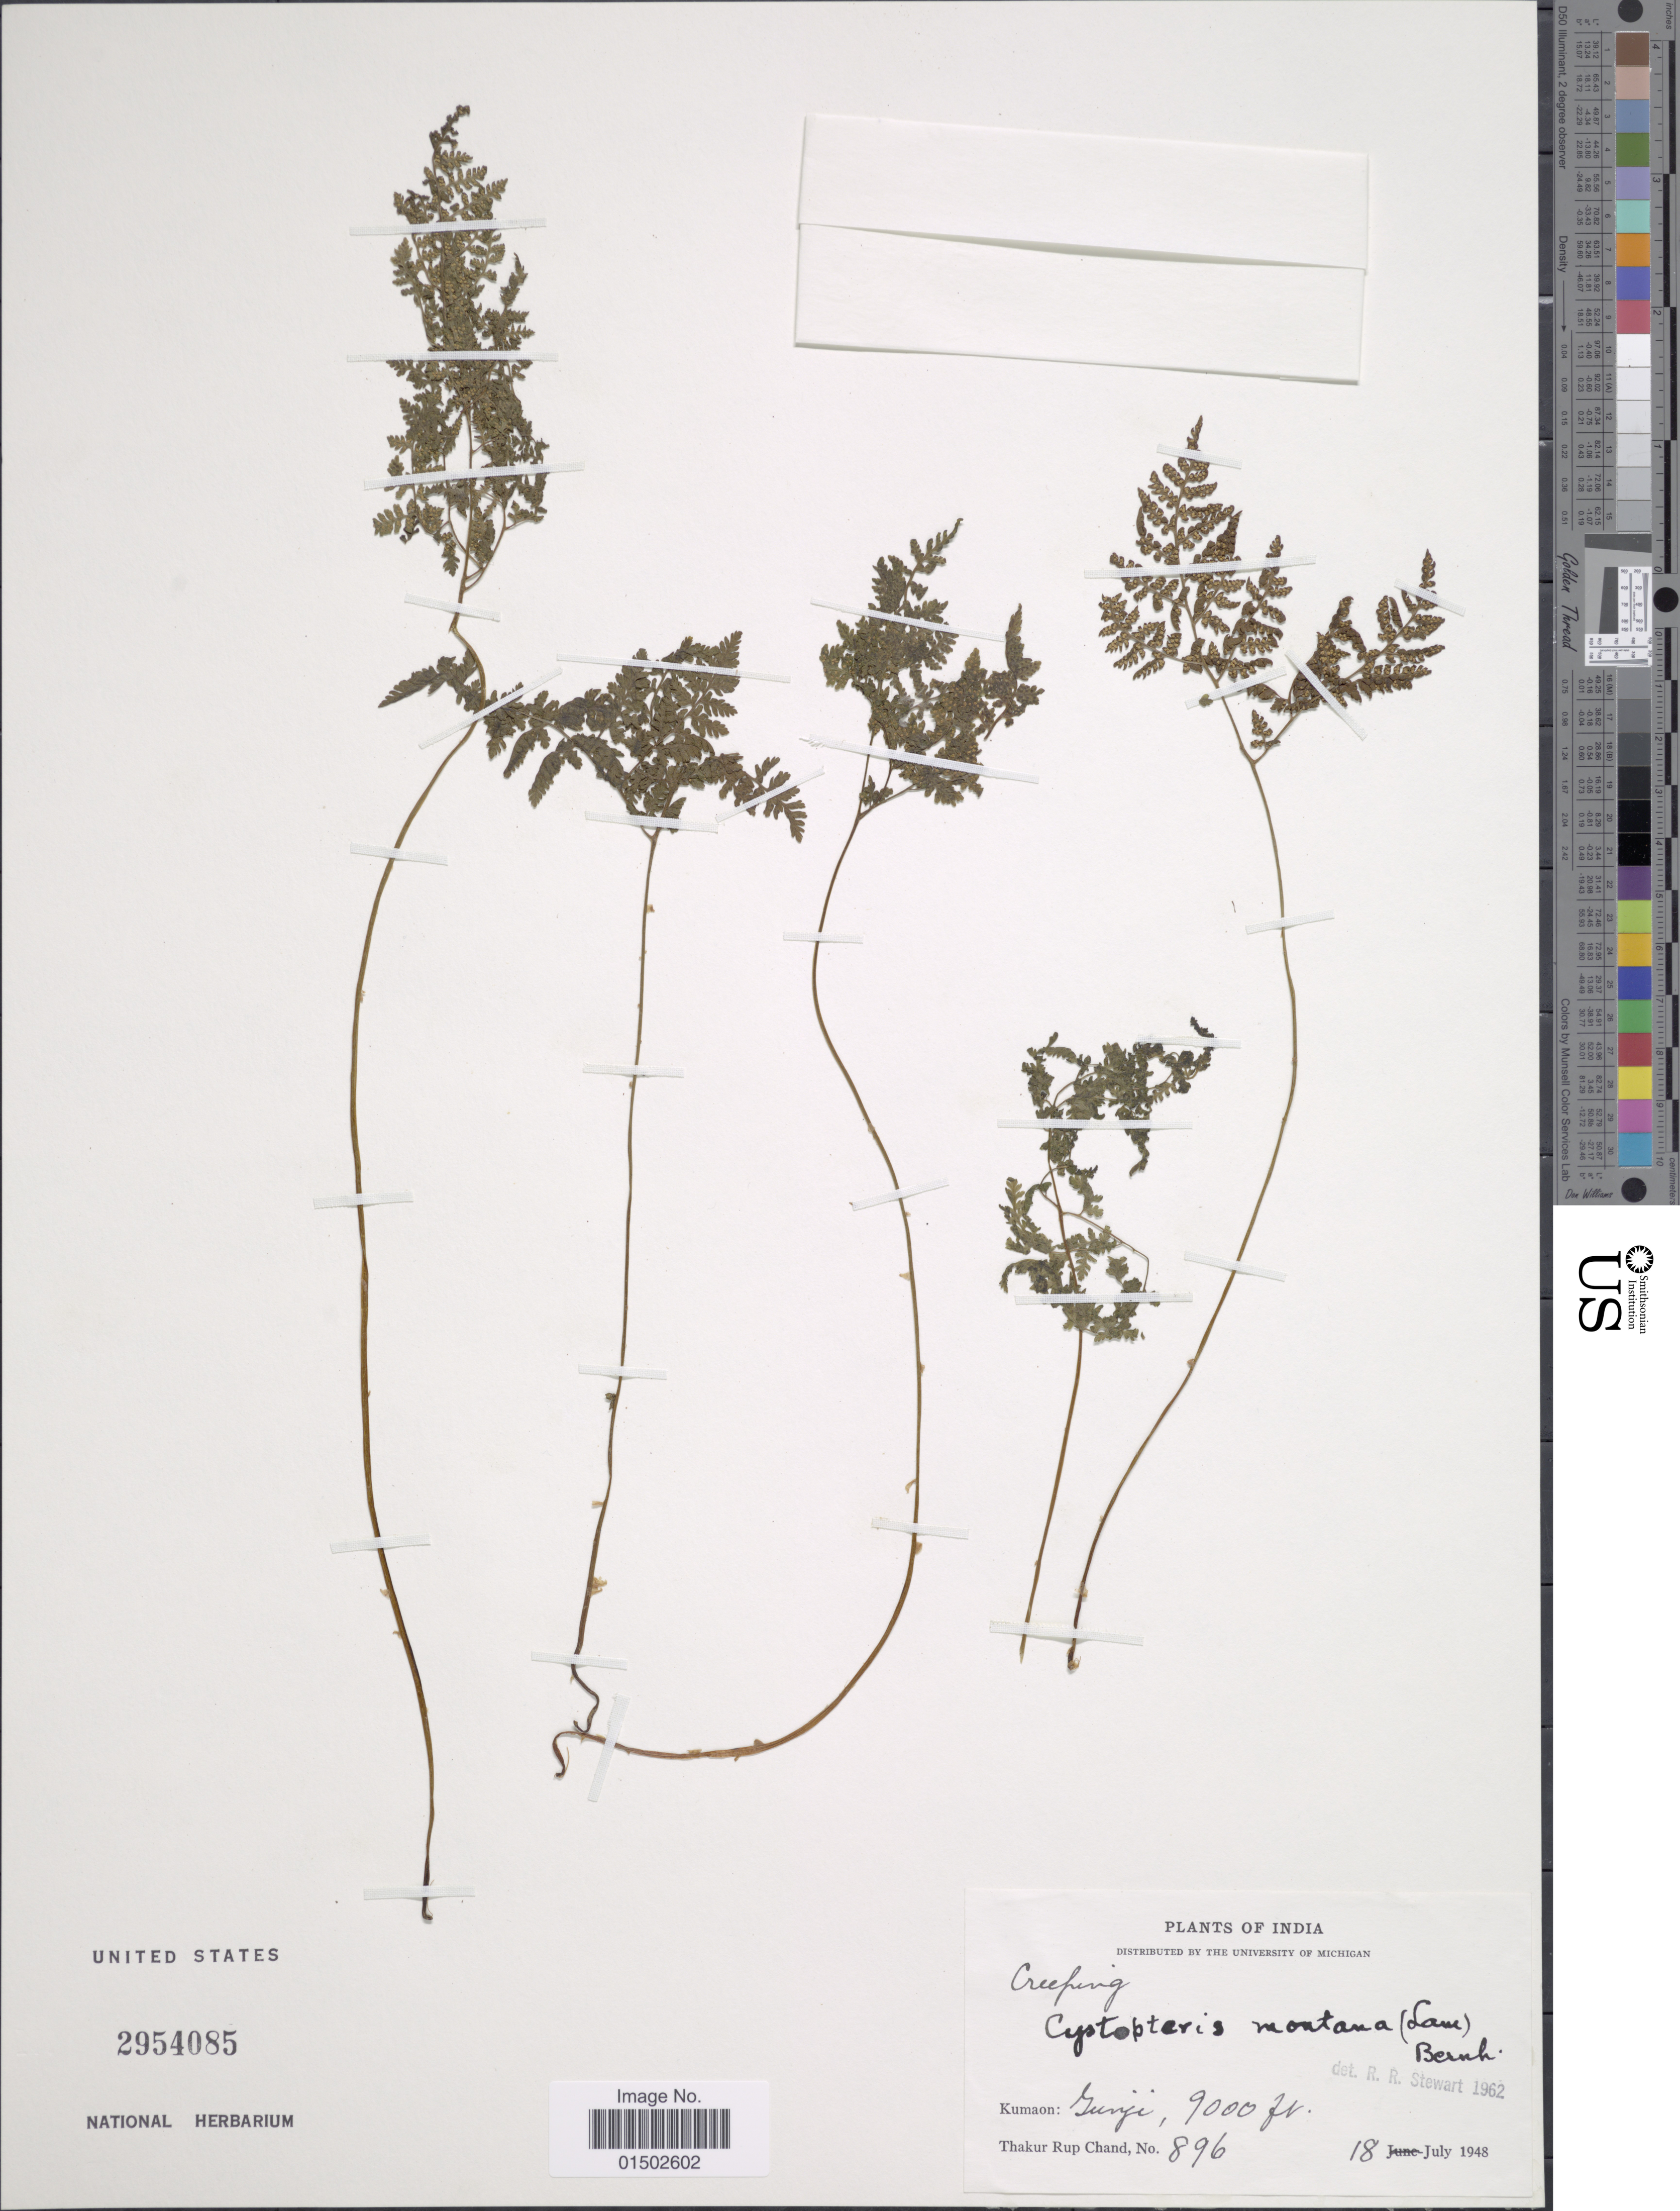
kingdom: Plantae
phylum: Tracheophyta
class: Polypodiopsida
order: Polypodiales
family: Cystopteridaceae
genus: Cystopteris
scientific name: Cystopteris montana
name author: (Lam.) Desv.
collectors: T. R. Chand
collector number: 896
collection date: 1948-07-18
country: India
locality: Kumaon: Junji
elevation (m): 2743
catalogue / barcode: US 2954085